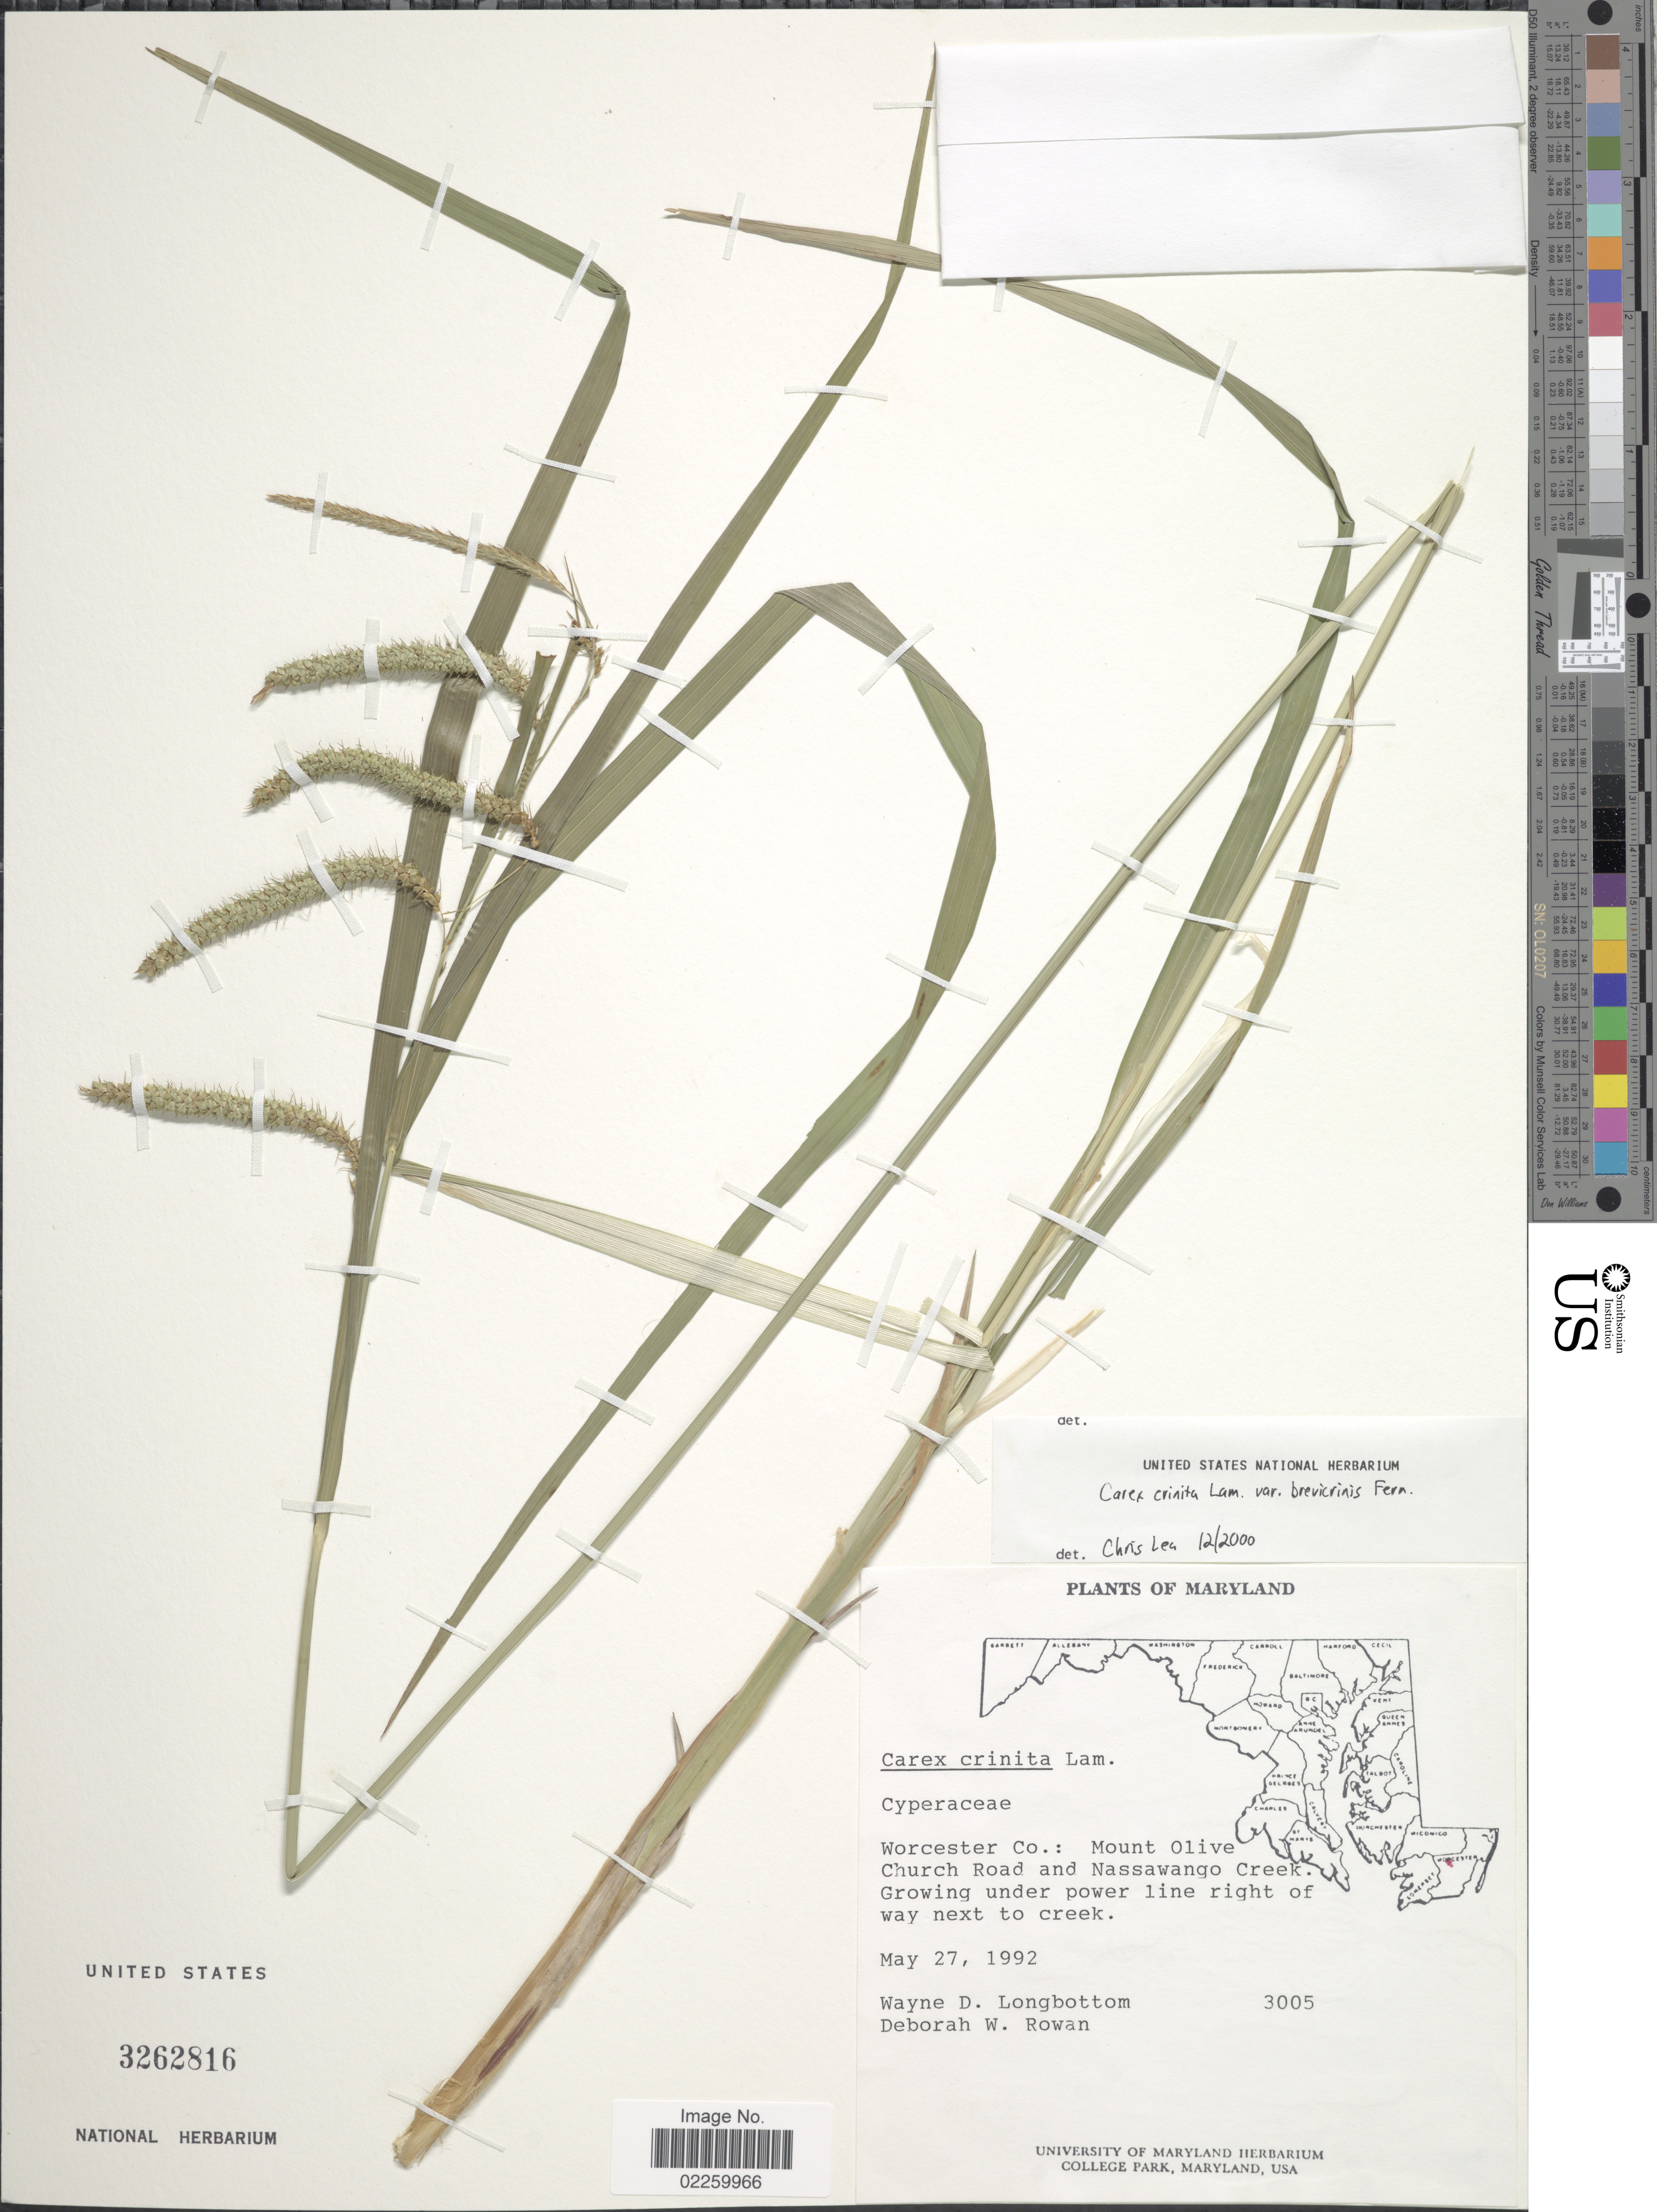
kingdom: Plantae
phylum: Tracheophyta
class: Liliopsida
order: Poales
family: Cyperaceae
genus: Carex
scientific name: Carex crinita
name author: Lam.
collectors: W. D. Longbottom & D. Rowan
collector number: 3005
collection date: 1992-05-27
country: United States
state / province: Maryland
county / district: Worcester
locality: Worcester Co.: Mount Olive Church Road and Nassawango Creek, Growing under power line right of way next to creek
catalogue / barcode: US 3262816